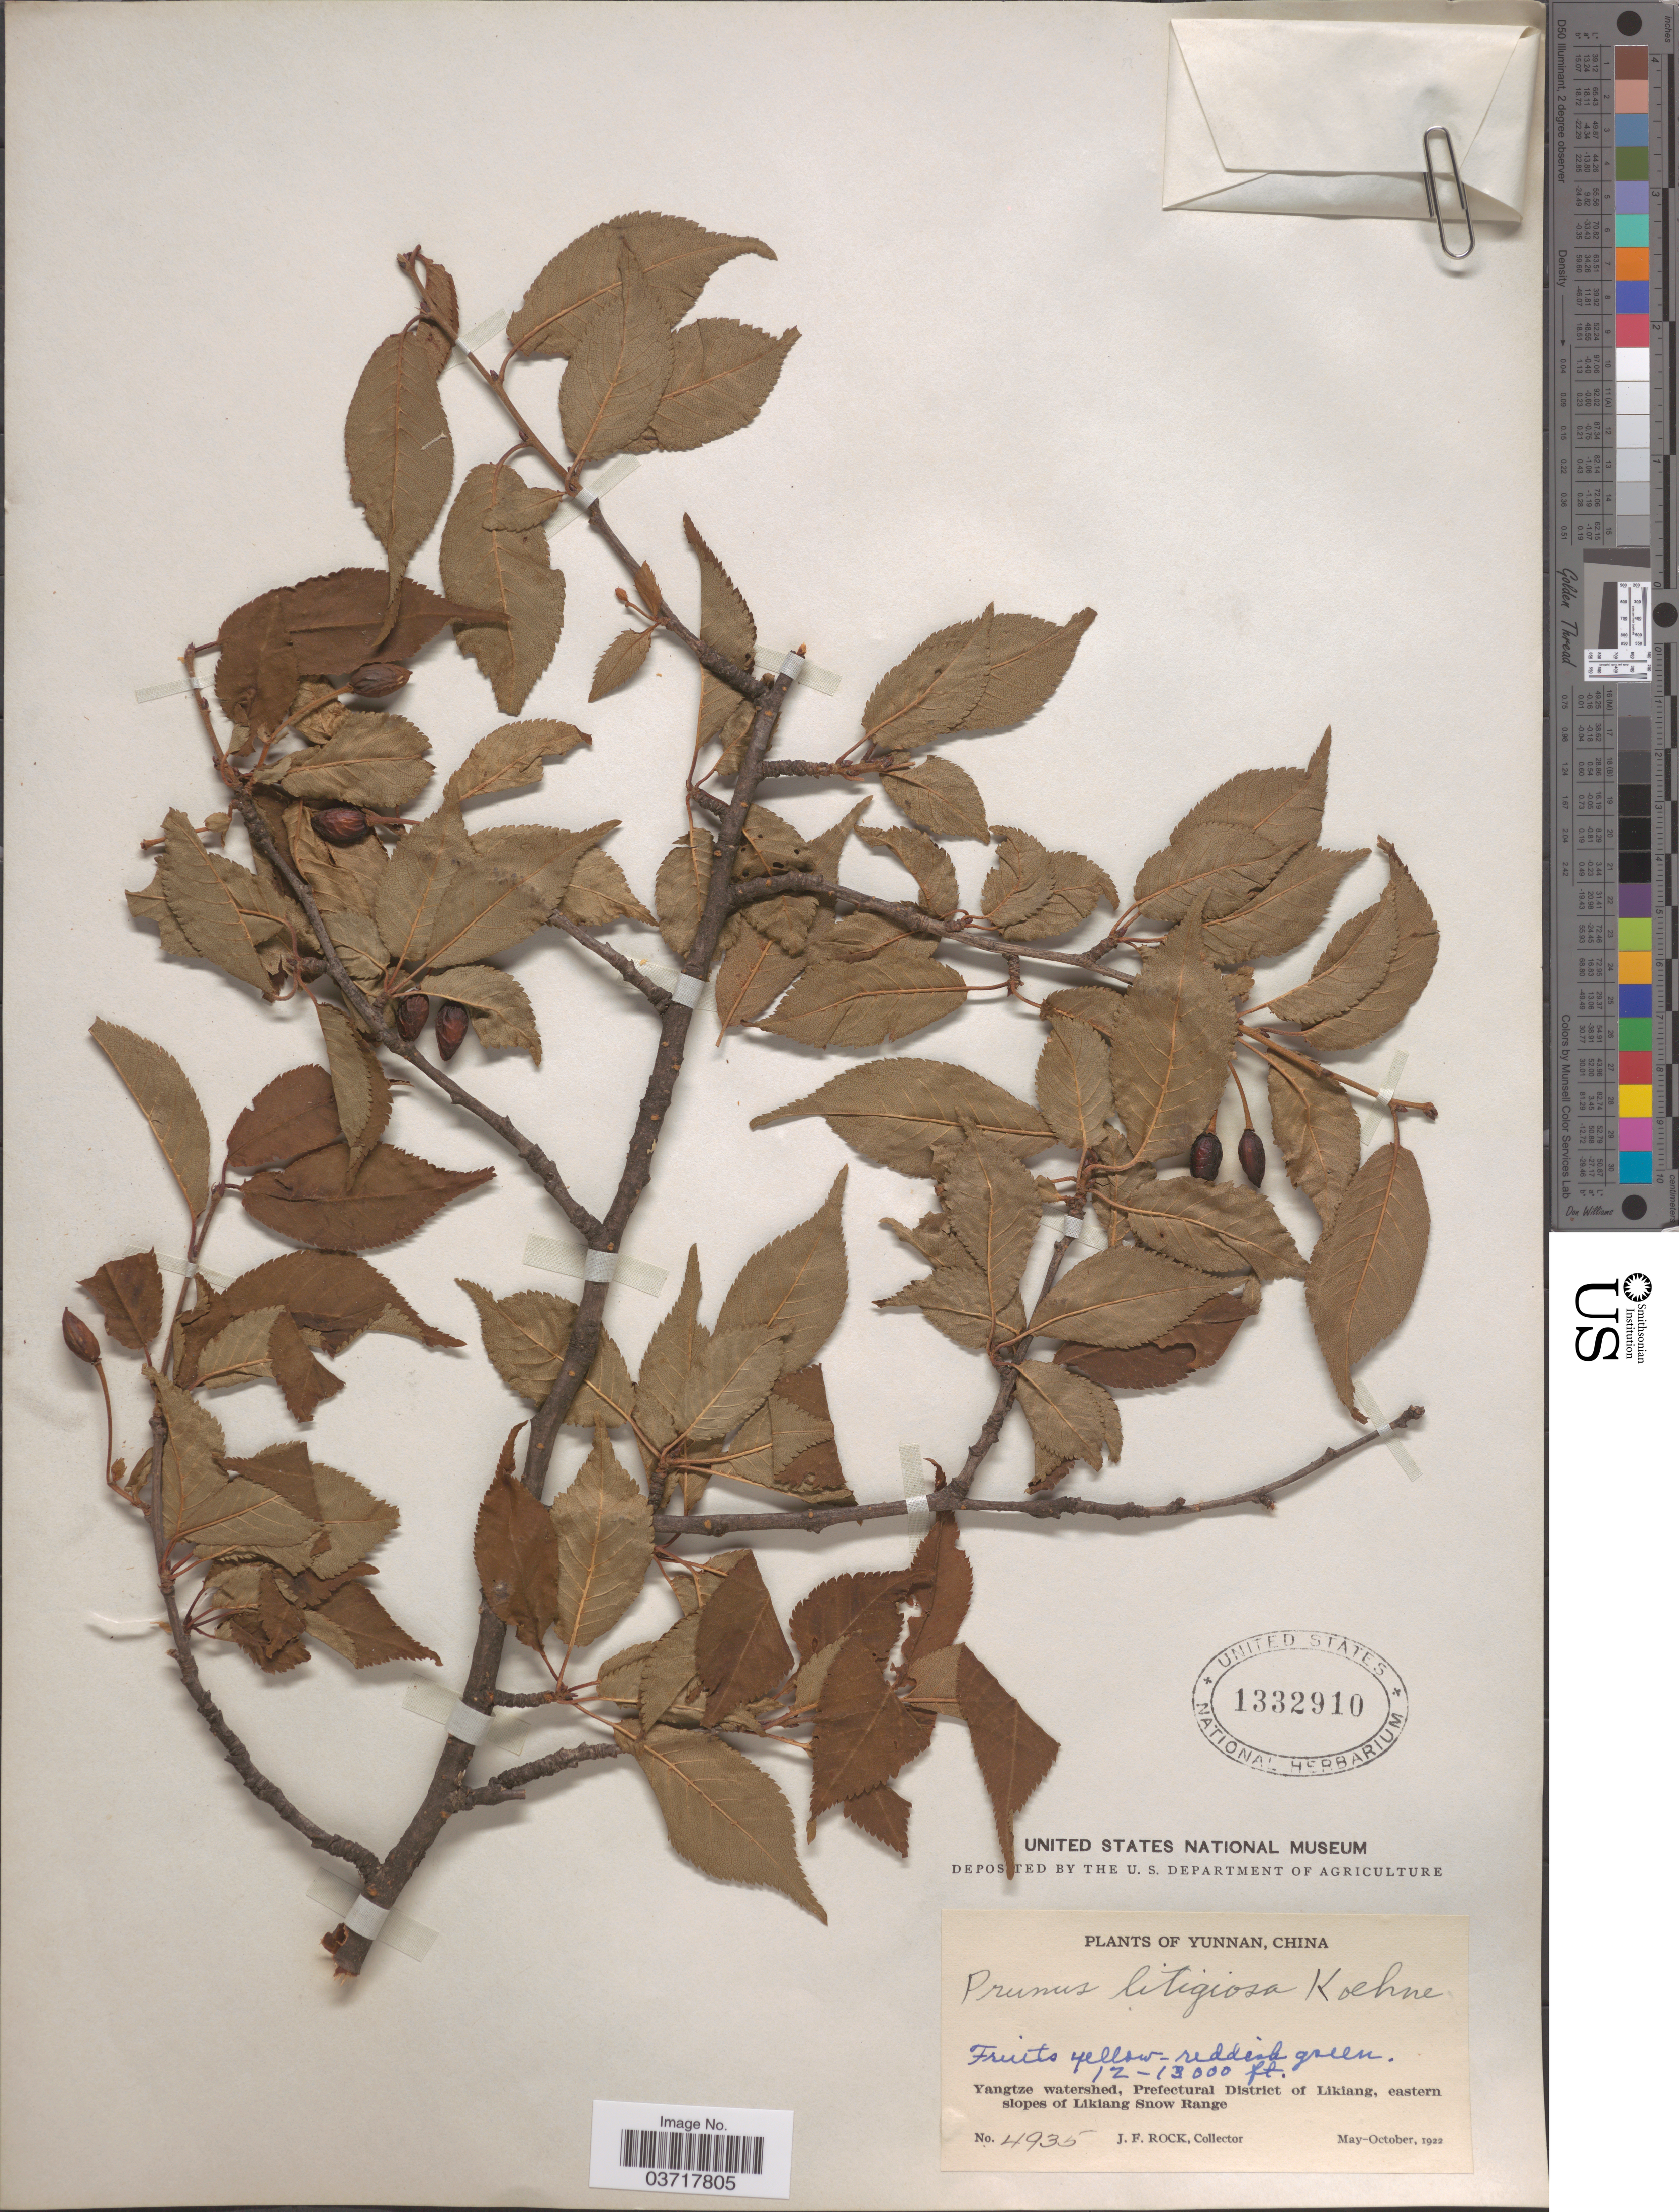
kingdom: Plantae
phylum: Tracheophyta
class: Magnoliopsida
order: Rosales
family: Rosaceae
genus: Prunus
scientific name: Prunus litigiosa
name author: C.K. Schneid.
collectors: J. Rock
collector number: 4935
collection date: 1922-05/1922-10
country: China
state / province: Yunnan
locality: Yangtze watershed, Prefectural District of Likiang, eastern slopes of Likiang Snow Range.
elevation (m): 3658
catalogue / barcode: US 1332910